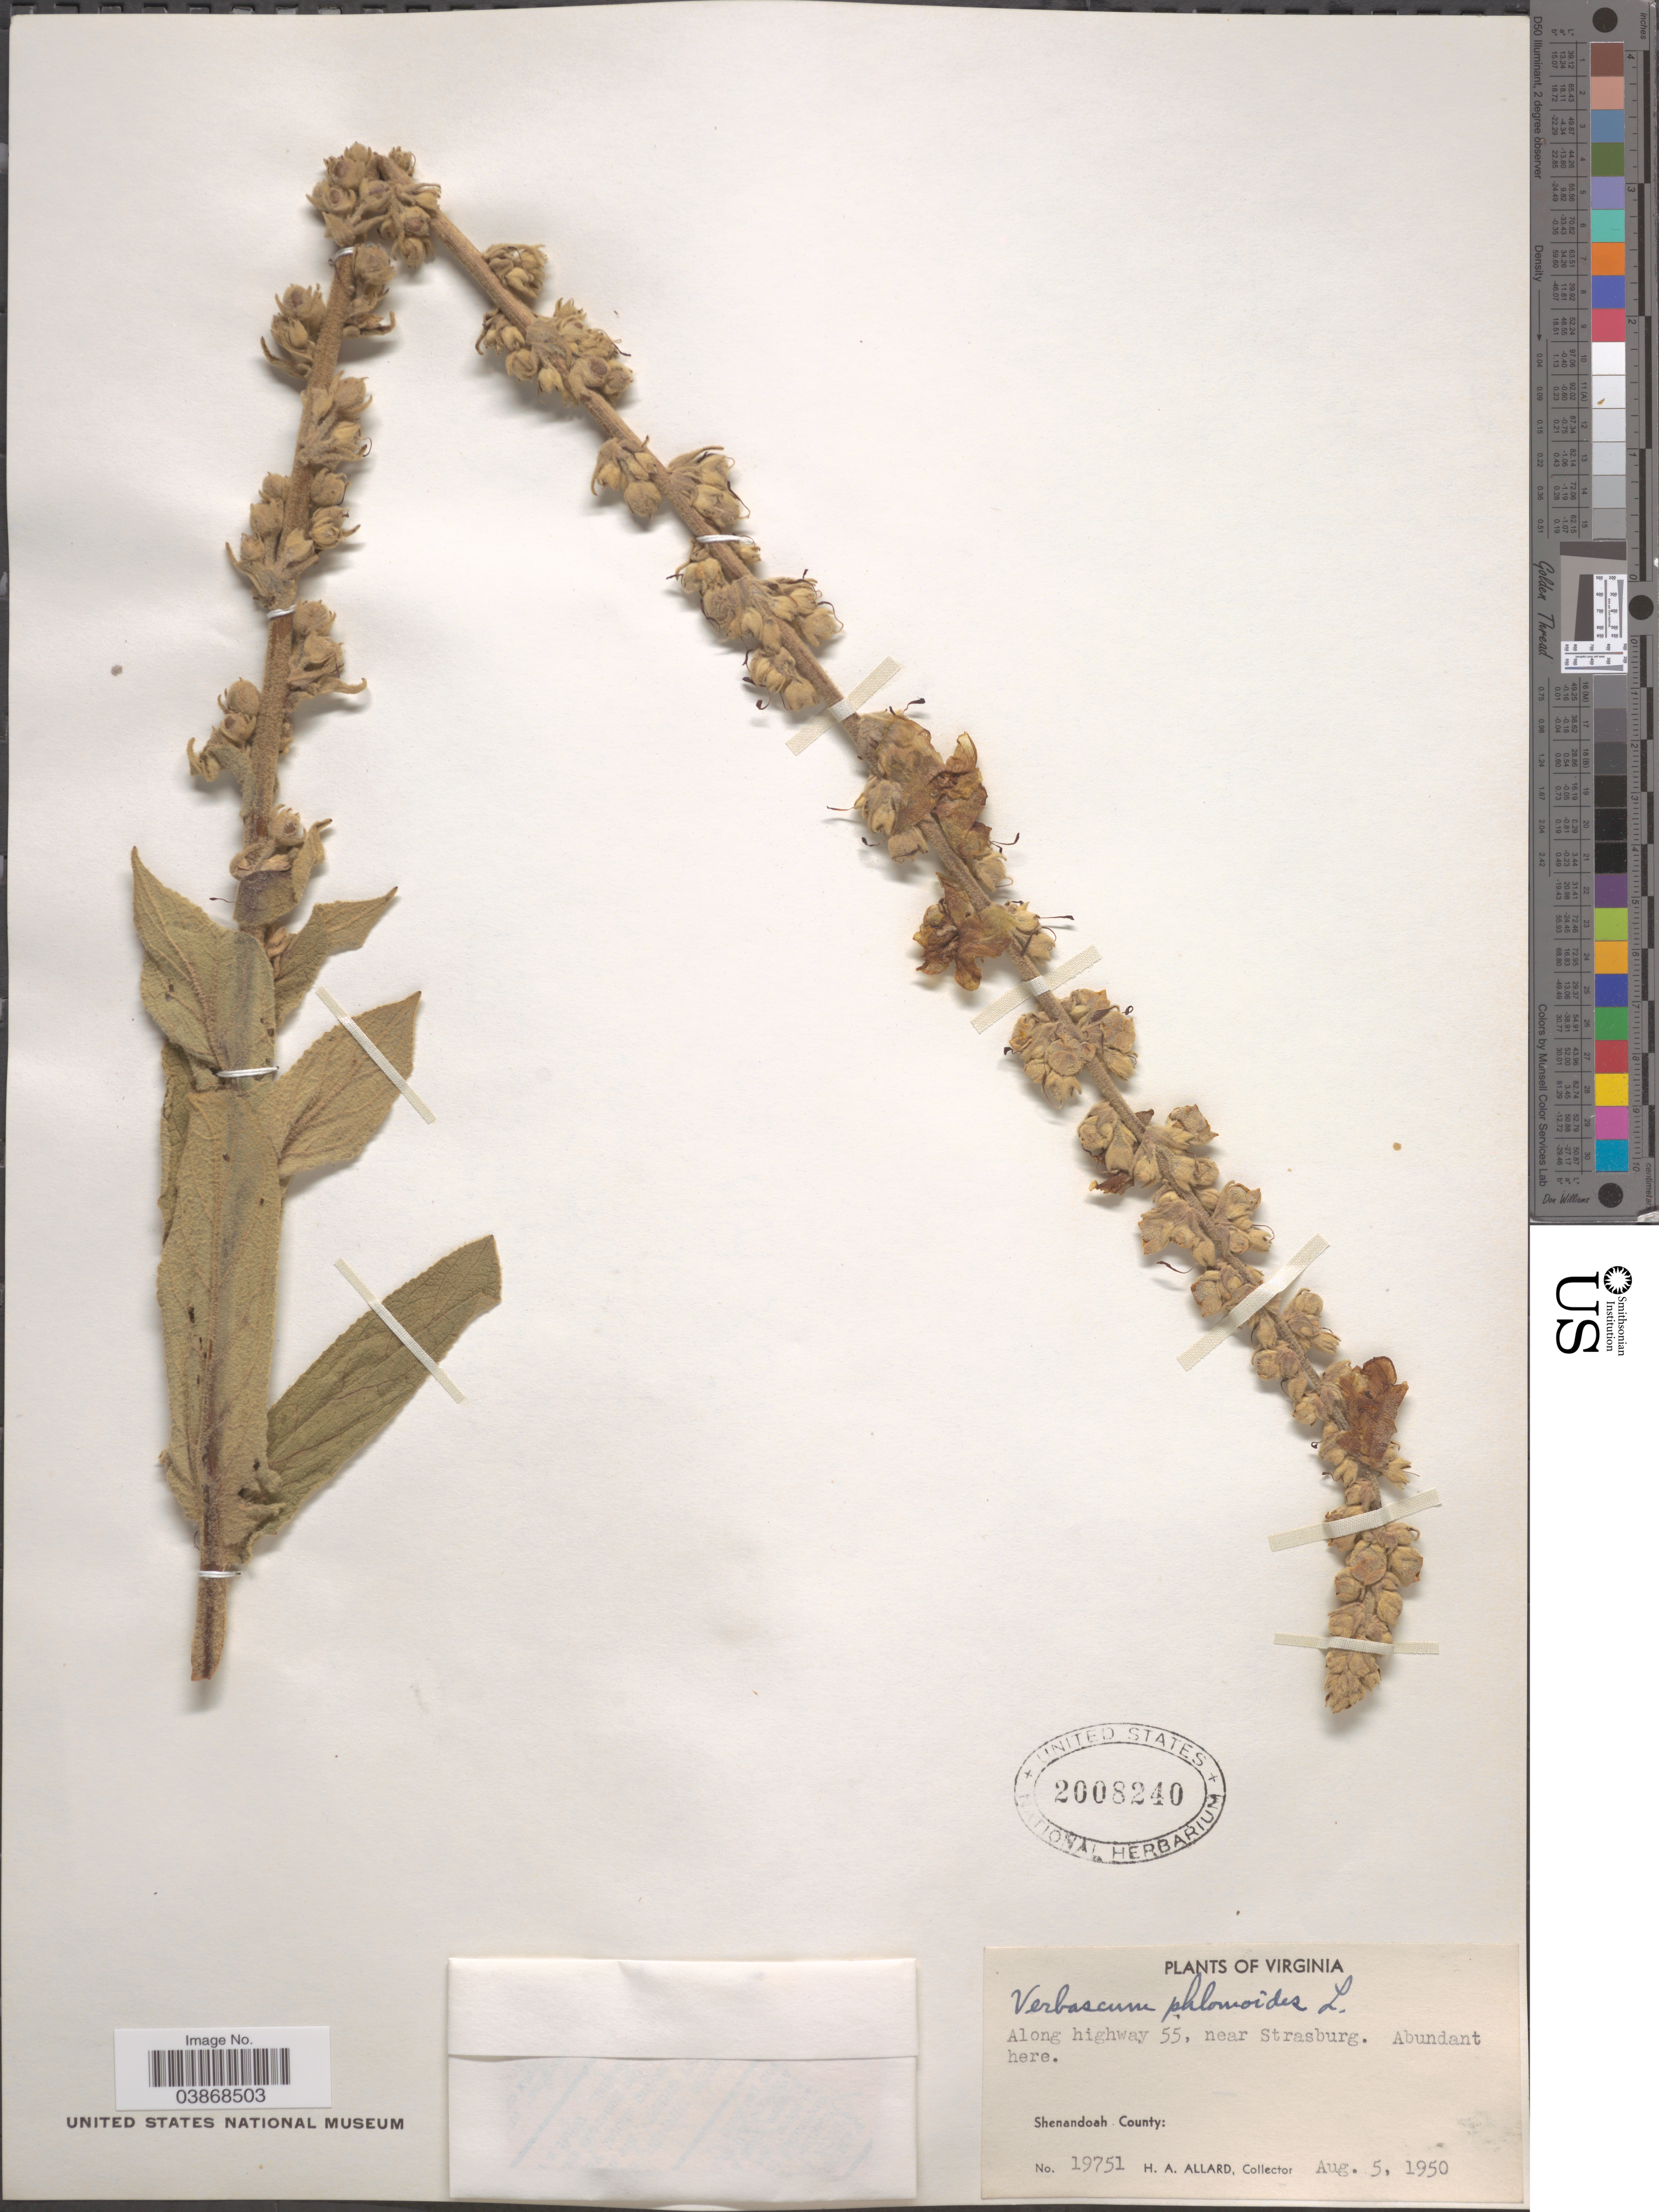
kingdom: Plantae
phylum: Tracheophyta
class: Magnoliopsida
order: Lamiales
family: Scrophulariaceae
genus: Verbascum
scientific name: Verbascum phlomoides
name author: L.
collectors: H. A. Allard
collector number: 19751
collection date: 1950-08-05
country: United States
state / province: Virginia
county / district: Shenandoah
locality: Along highway 55, near Strasburg. Shenandoah County.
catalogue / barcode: US 2008240